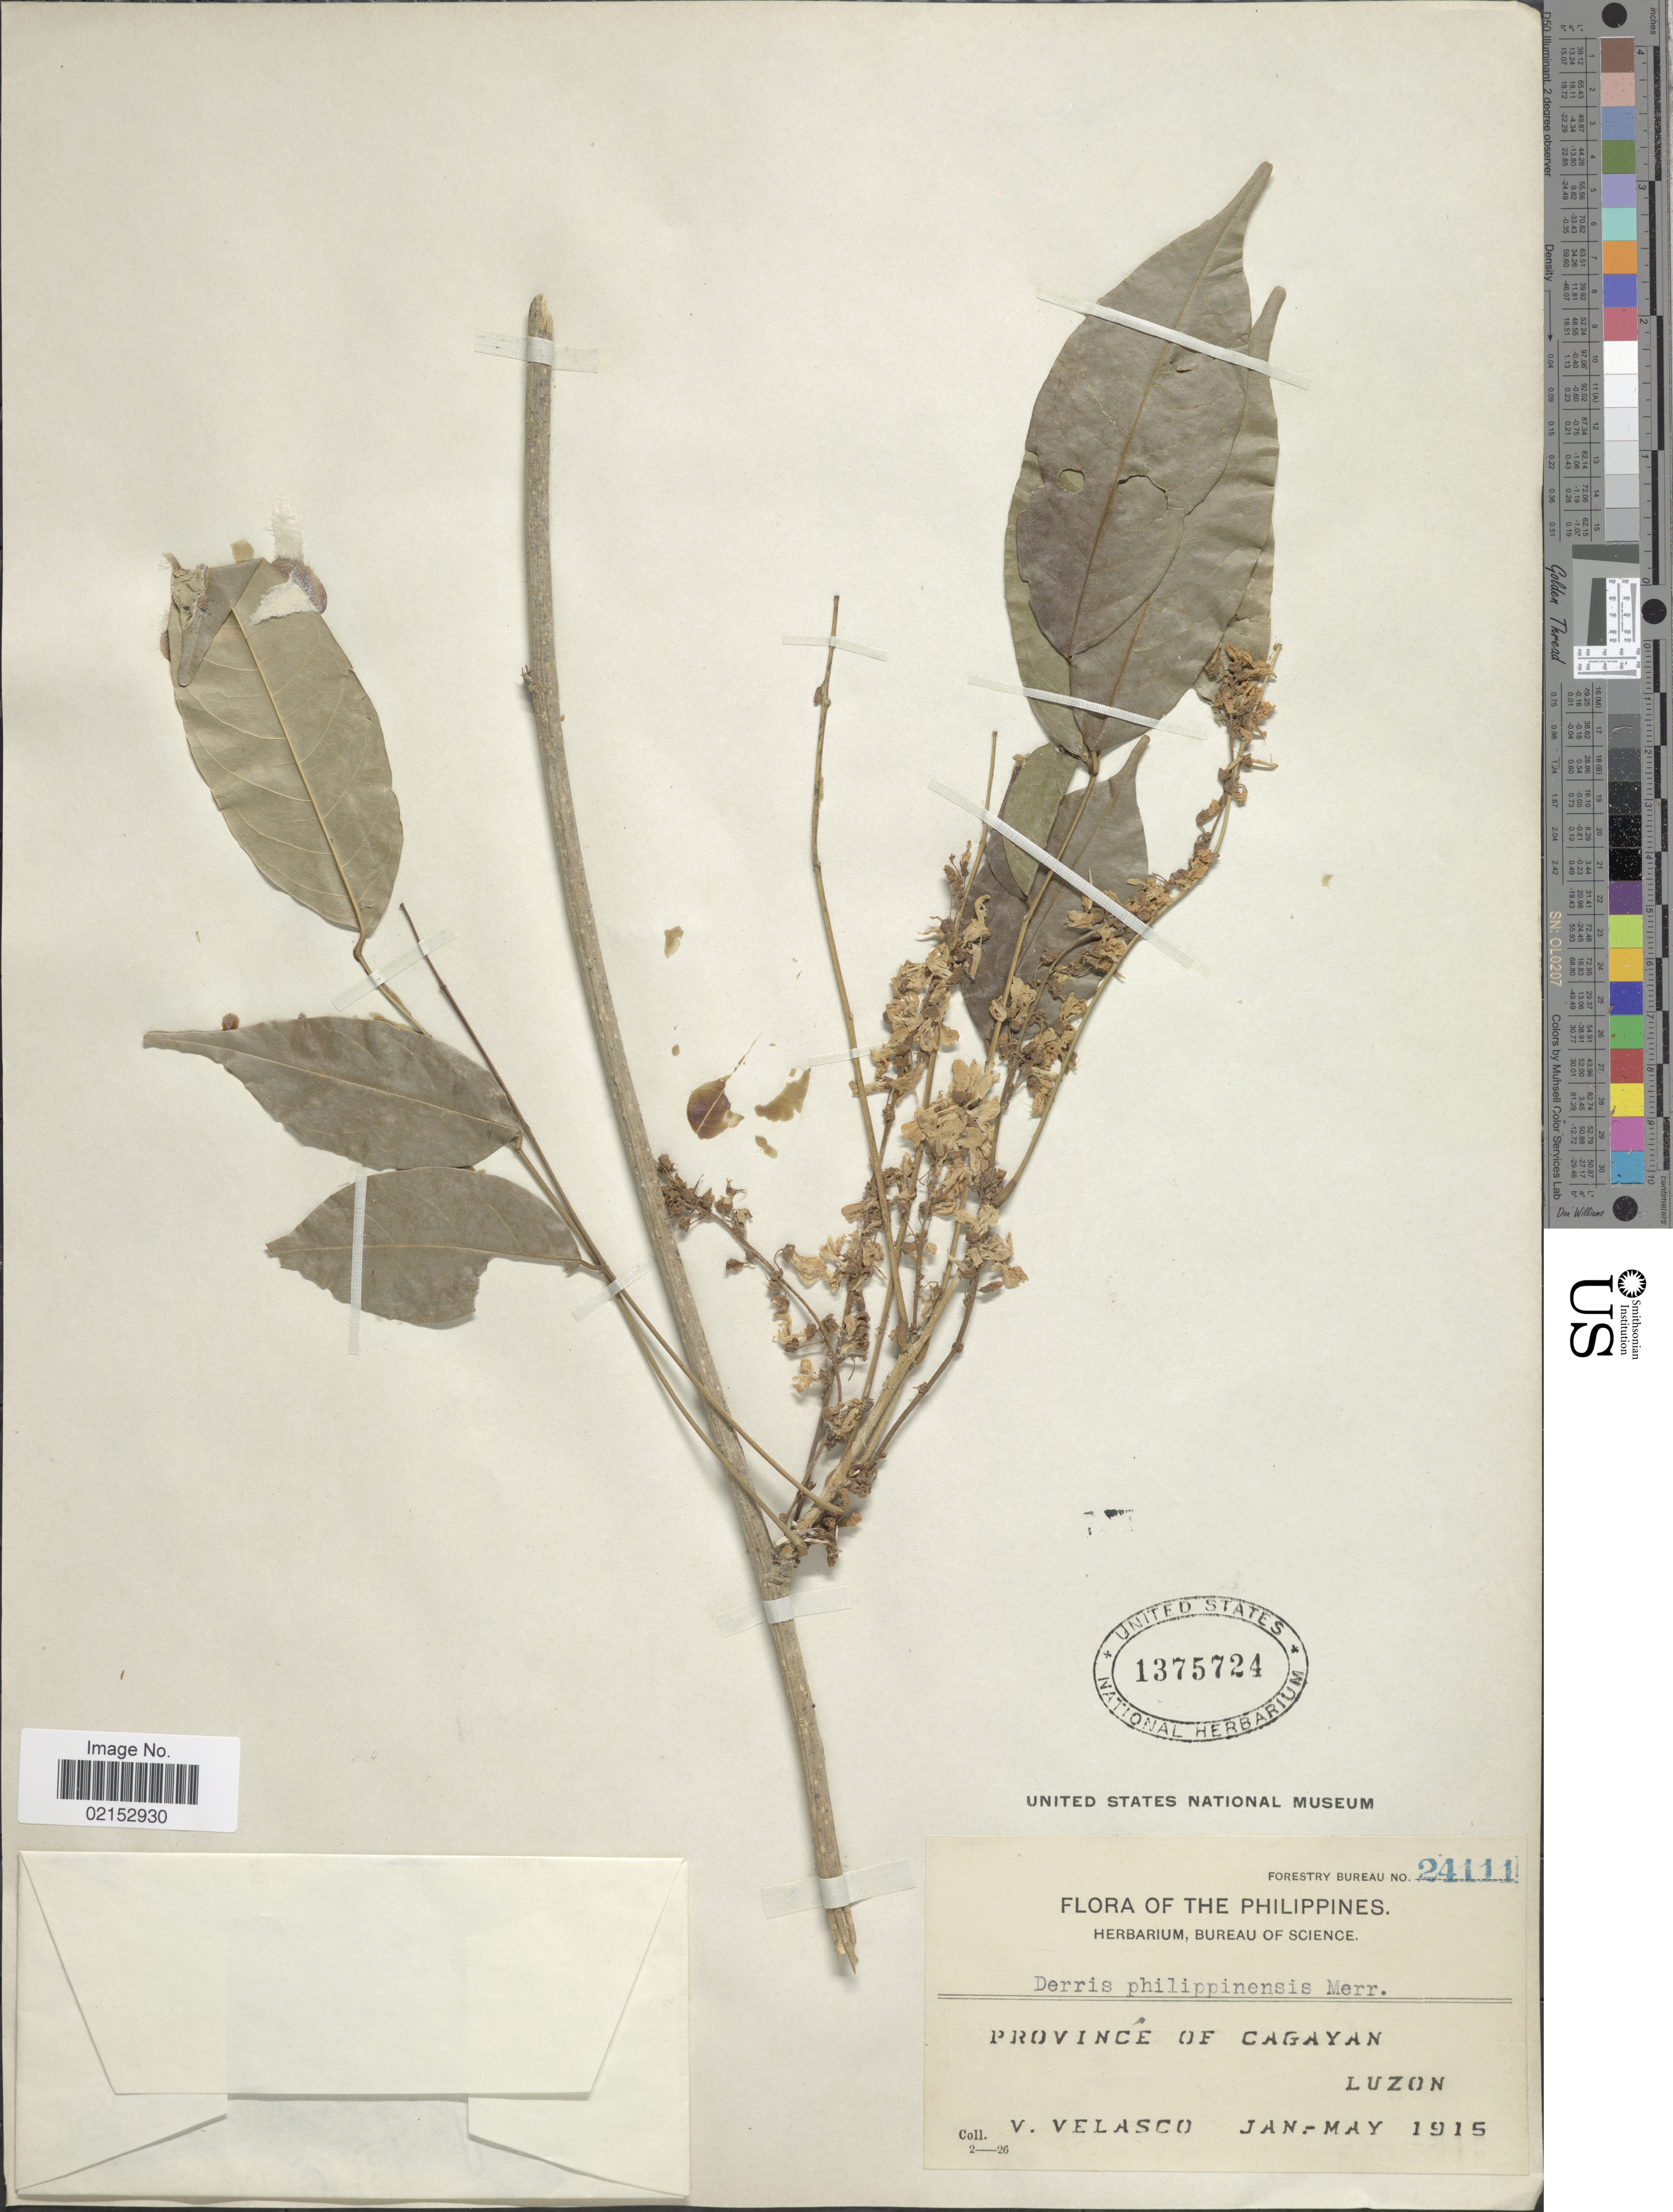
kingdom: Plantae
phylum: Tracheophyta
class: Magnoliopsida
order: Fabales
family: Fabaceae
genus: Brachypterum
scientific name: Brachypterum philippinense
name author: (Merr.) Adema & Sirich.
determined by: Strong, Mark T., (BOT), Smithsonian Institution - National Museum of Natural History (UNITED STATES)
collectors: V. Velasco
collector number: Forestry Bureau 24111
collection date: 1915-01/1915-05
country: Philippines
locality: Province of Cagayan, Luzon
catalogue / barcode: US 1375724